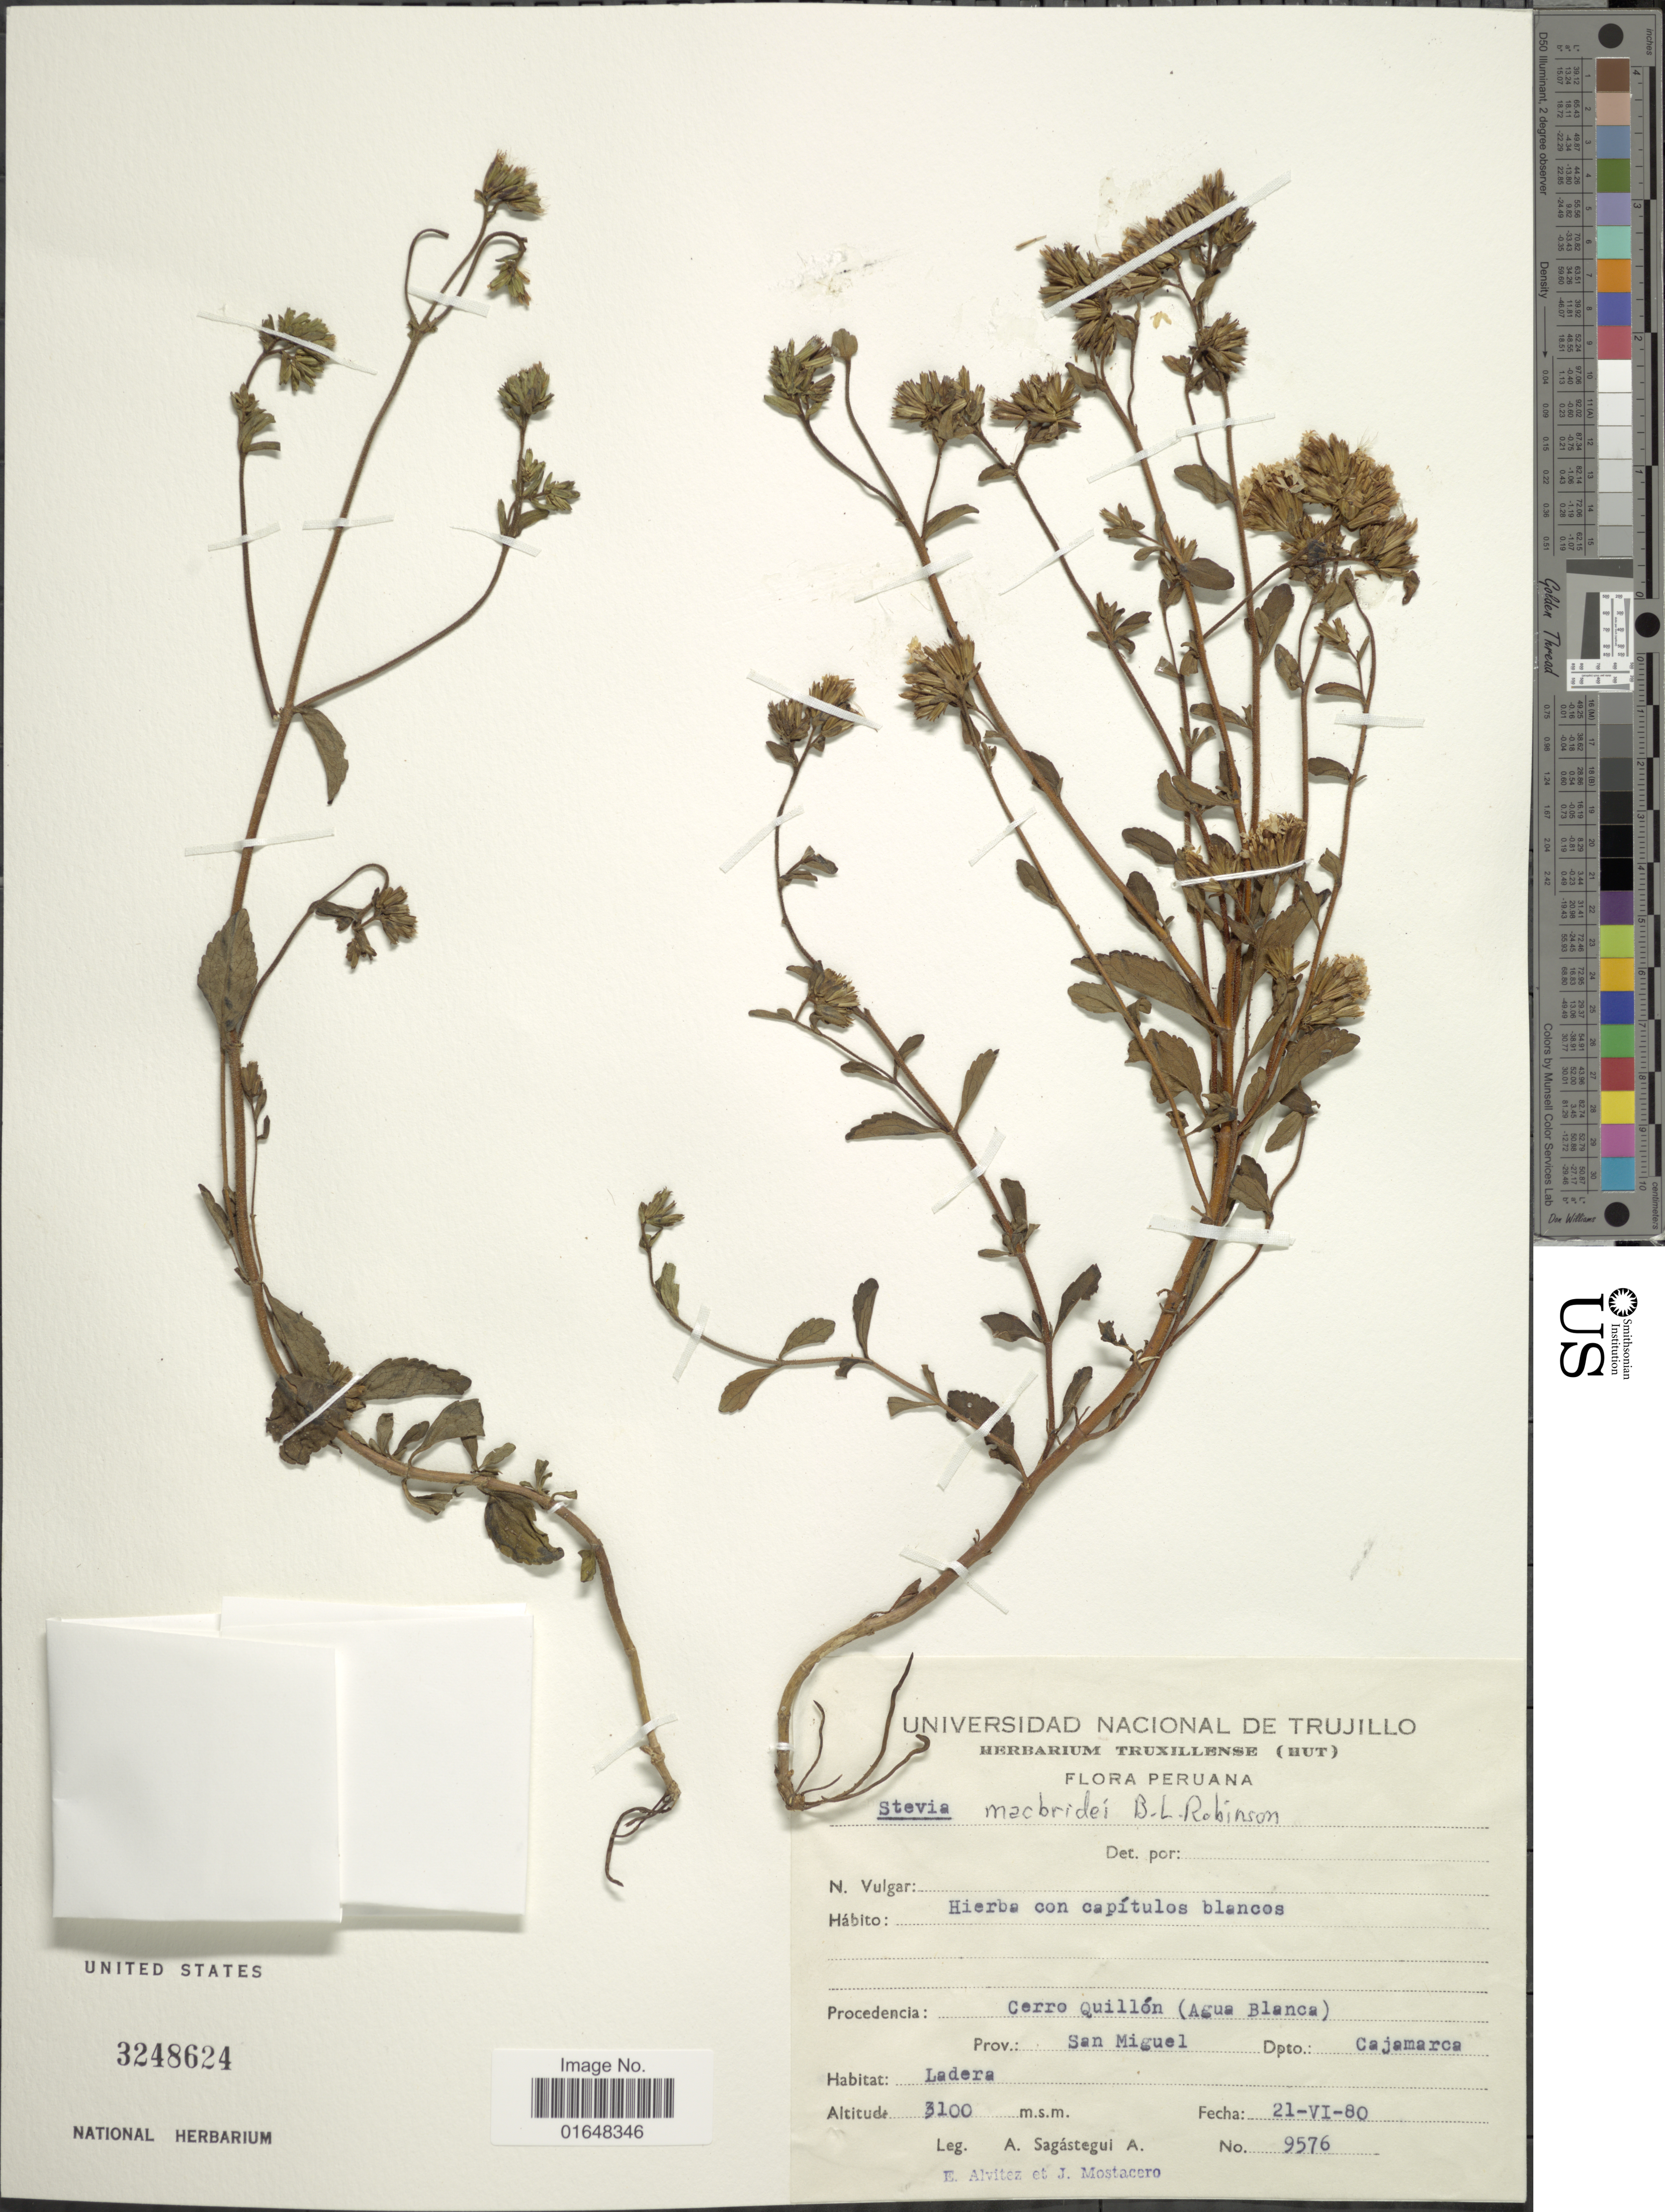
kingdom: Plantae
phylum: Tracheophyta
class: Magnoliopsida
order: Asterales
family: Asteraceae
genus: Stevia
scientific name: Stevia macbridei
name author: B.L. Rob.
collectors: A. Sagástegui A., E. Alvitez I. & J. Mostacero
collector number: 9576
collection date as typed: Transcribed d/m/y: 21/6/80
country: Peru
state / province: Cajamarca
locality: Cerro Quillón (Agua Blanca). Prov.: San Miguel. Dpto.: Cajamarca.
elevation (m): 3100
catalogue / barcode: US 3248624